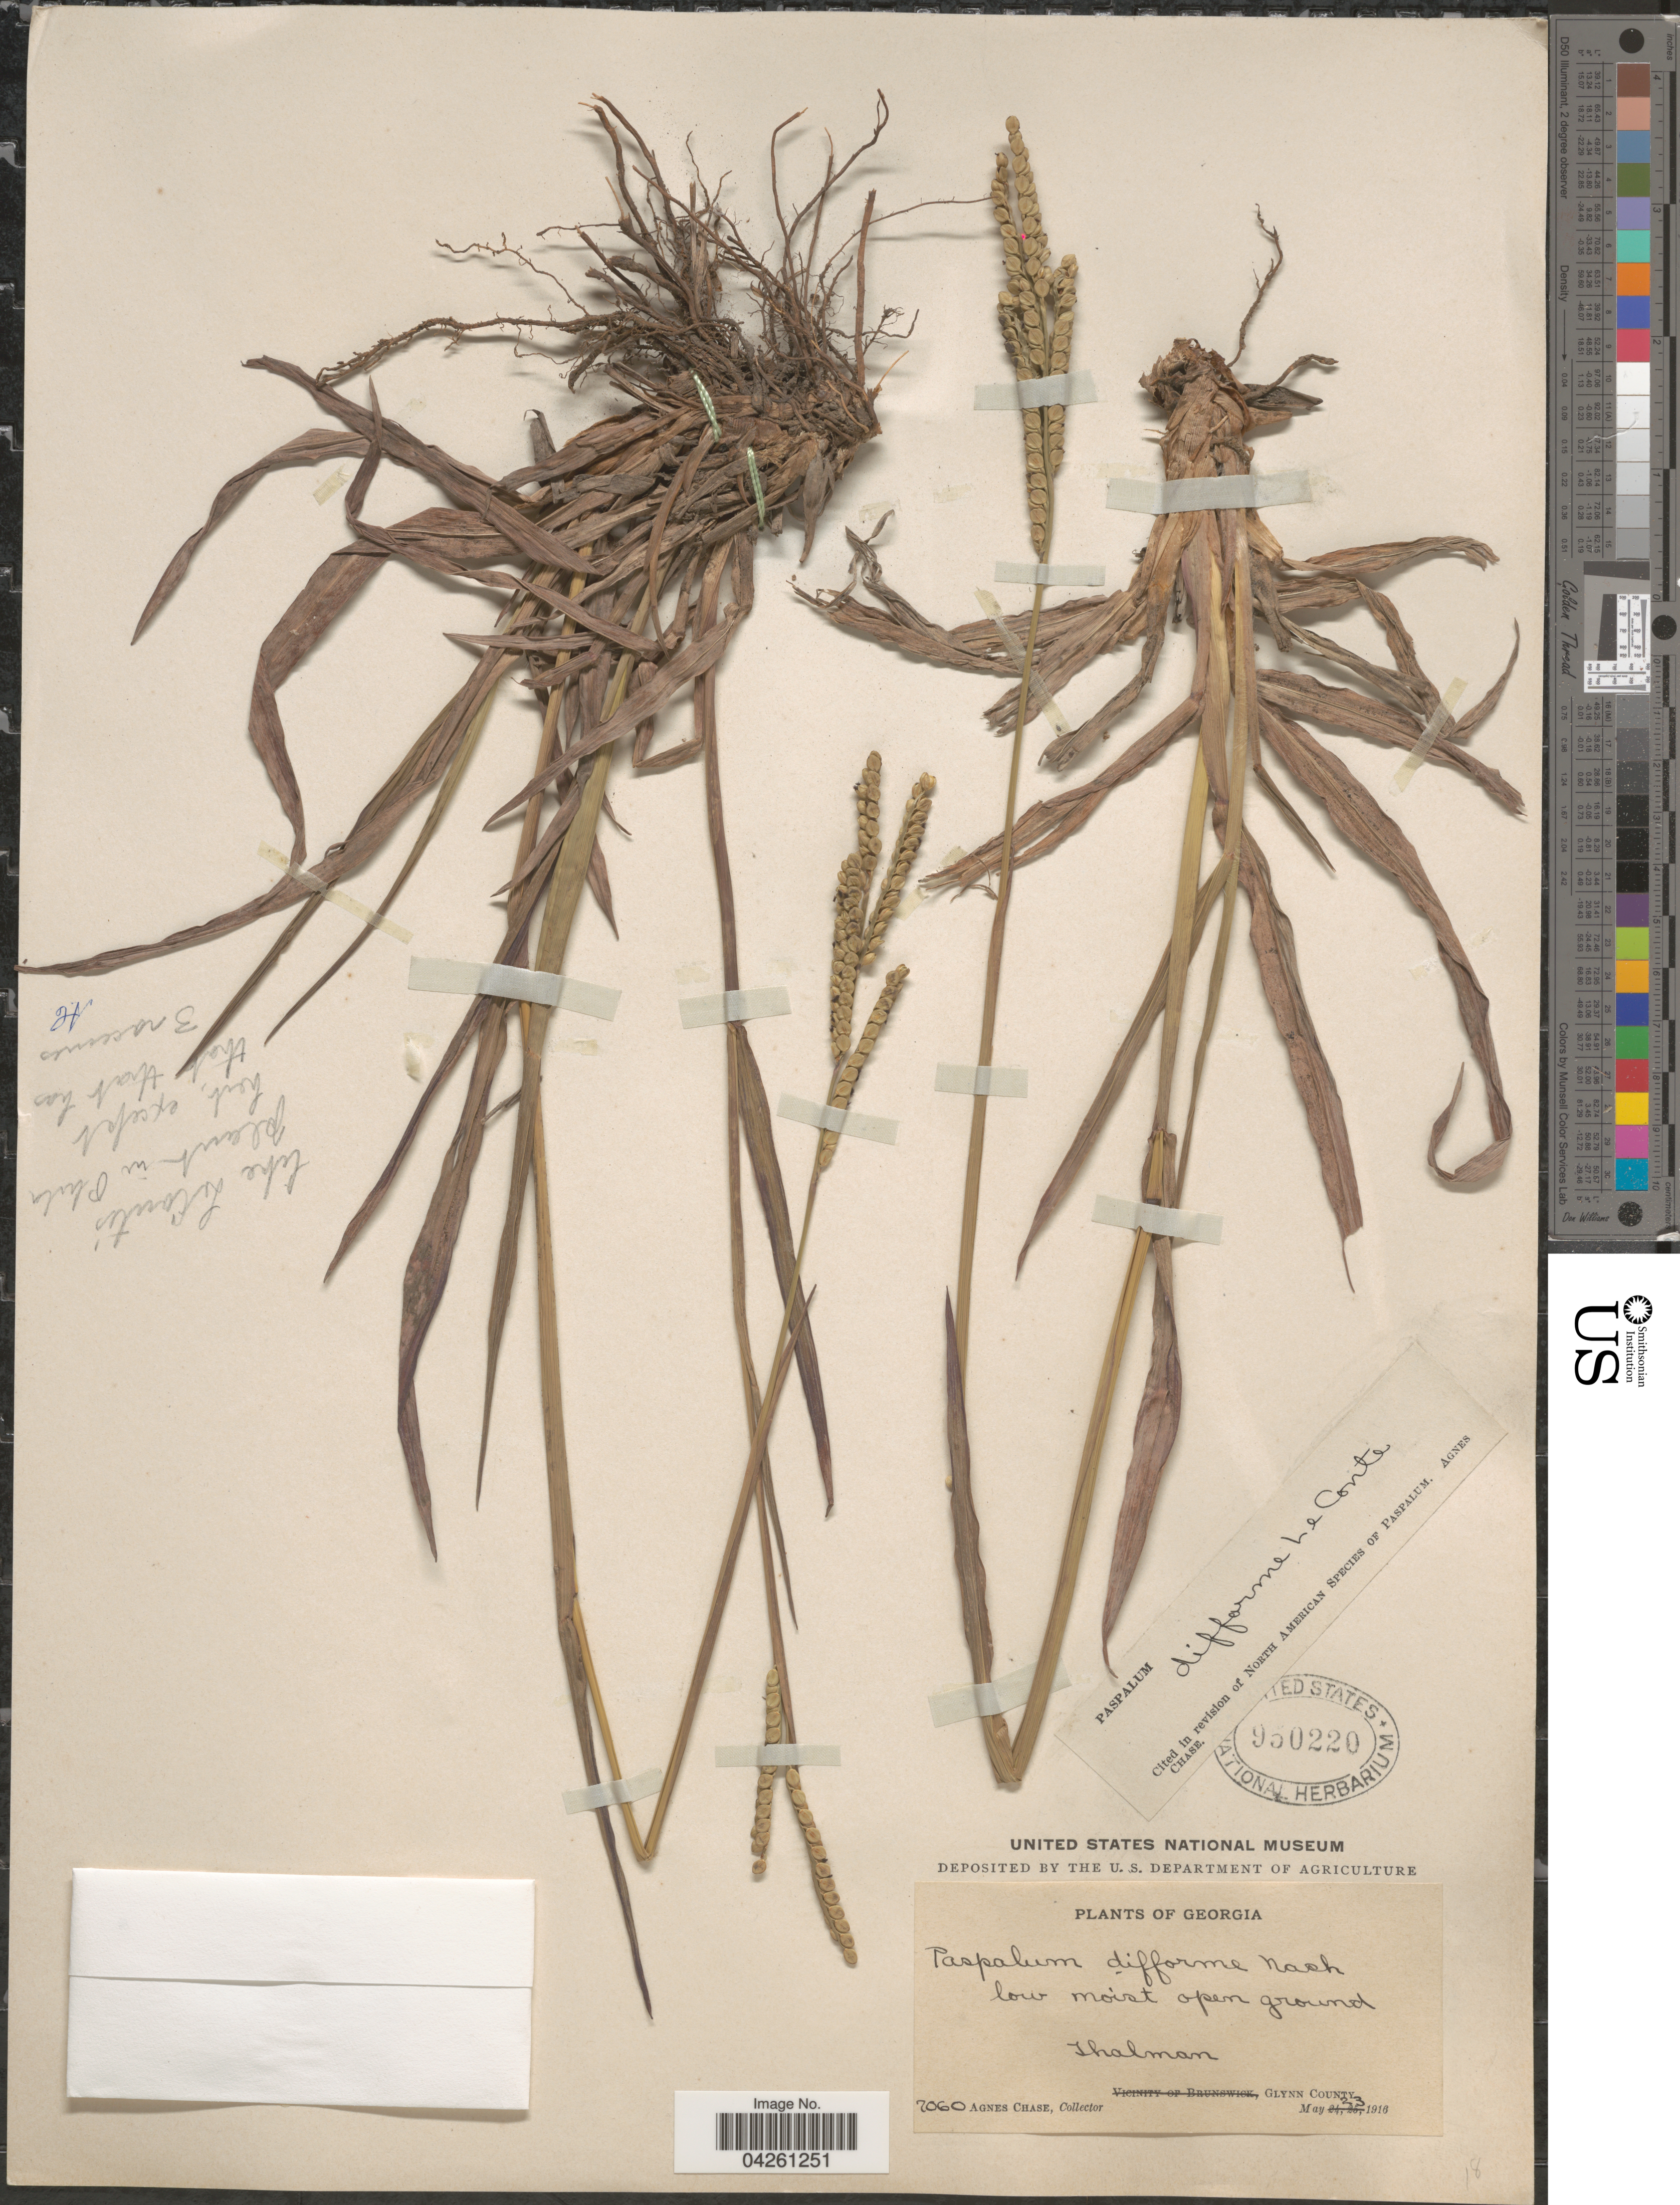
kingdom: Plantae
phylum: Tracheophyta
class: Liliopsida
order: Poales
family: Poaceae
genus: Paspalum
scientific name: Paspalum difforme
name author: Leconte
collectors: A. Chase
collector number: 7060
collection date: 1916-05-23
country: United States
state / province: Georgia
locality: Low moist open ground Thalman. Glynn County.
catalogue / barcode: US 950220